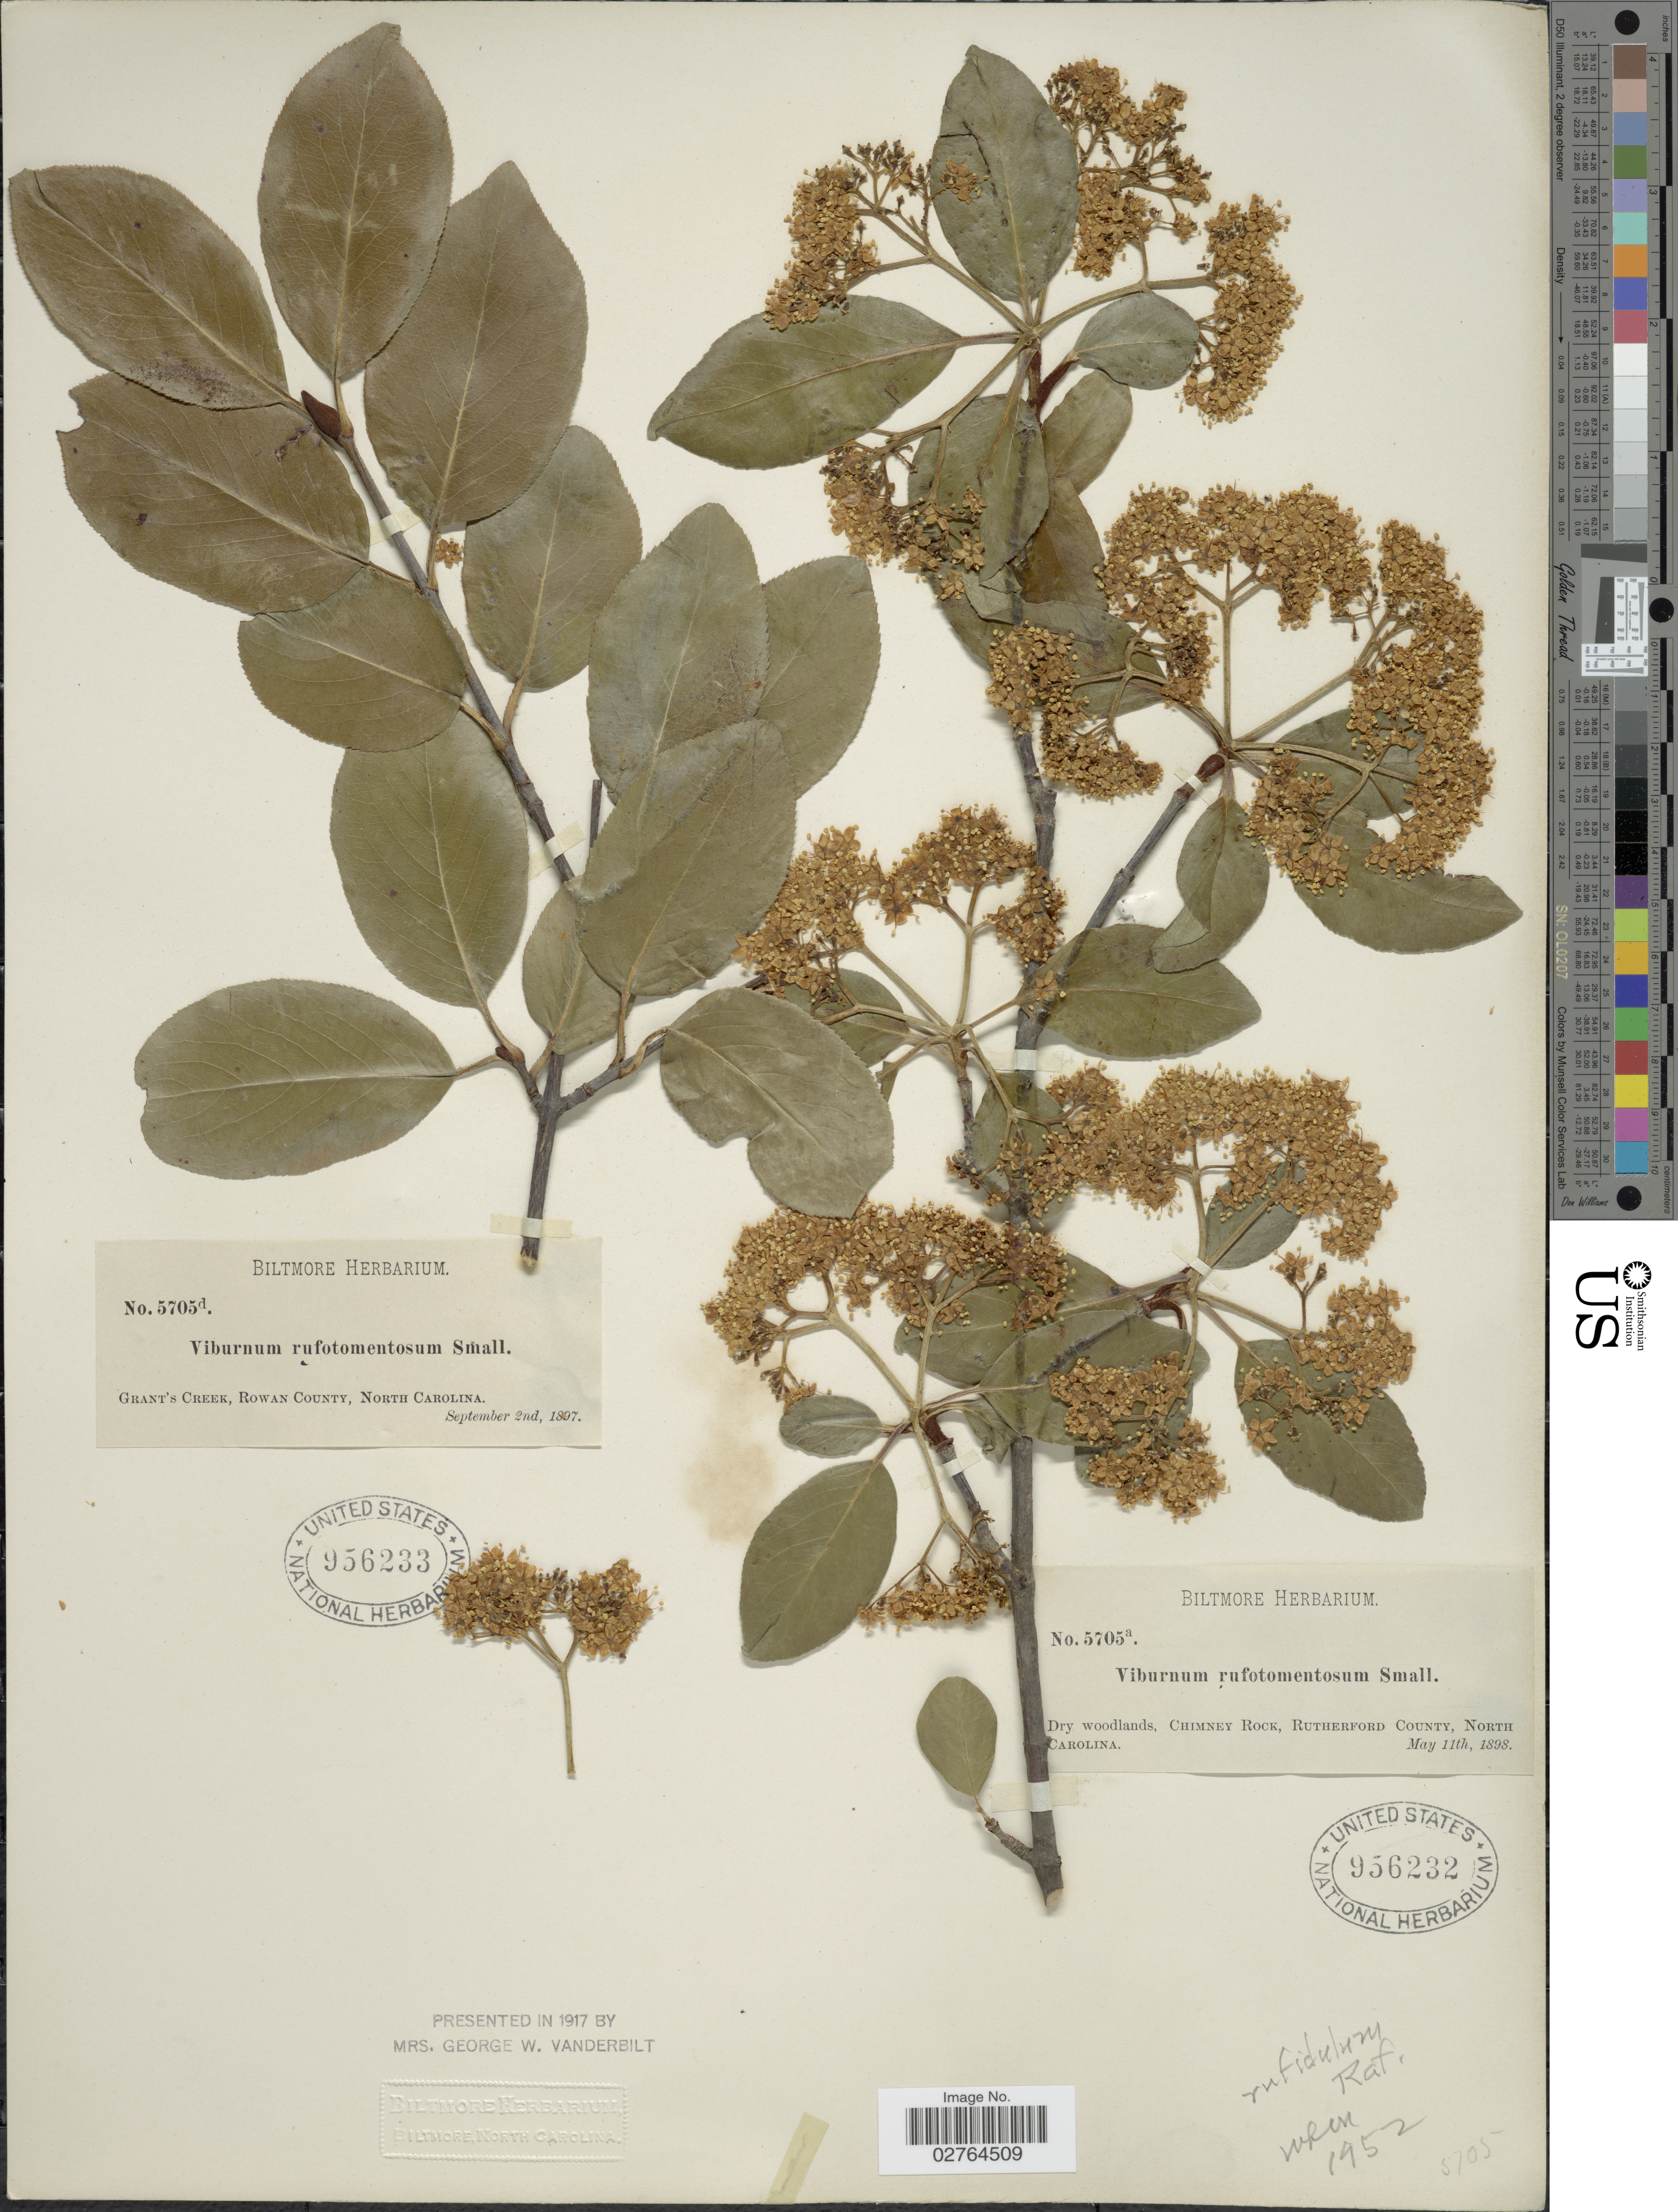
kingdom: Plantae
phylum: Tracheophyta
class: Magnoliopsida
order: Dipsacales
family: Viburnaceae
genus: Viburnum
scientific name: Viburnum rufidulum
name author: Raf.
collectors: ex herb. Biltmore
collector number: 5705d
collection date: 1897-09-02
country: United States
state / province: North Carolina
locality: Grant's Creek, Rowan County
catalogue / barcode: US 956233